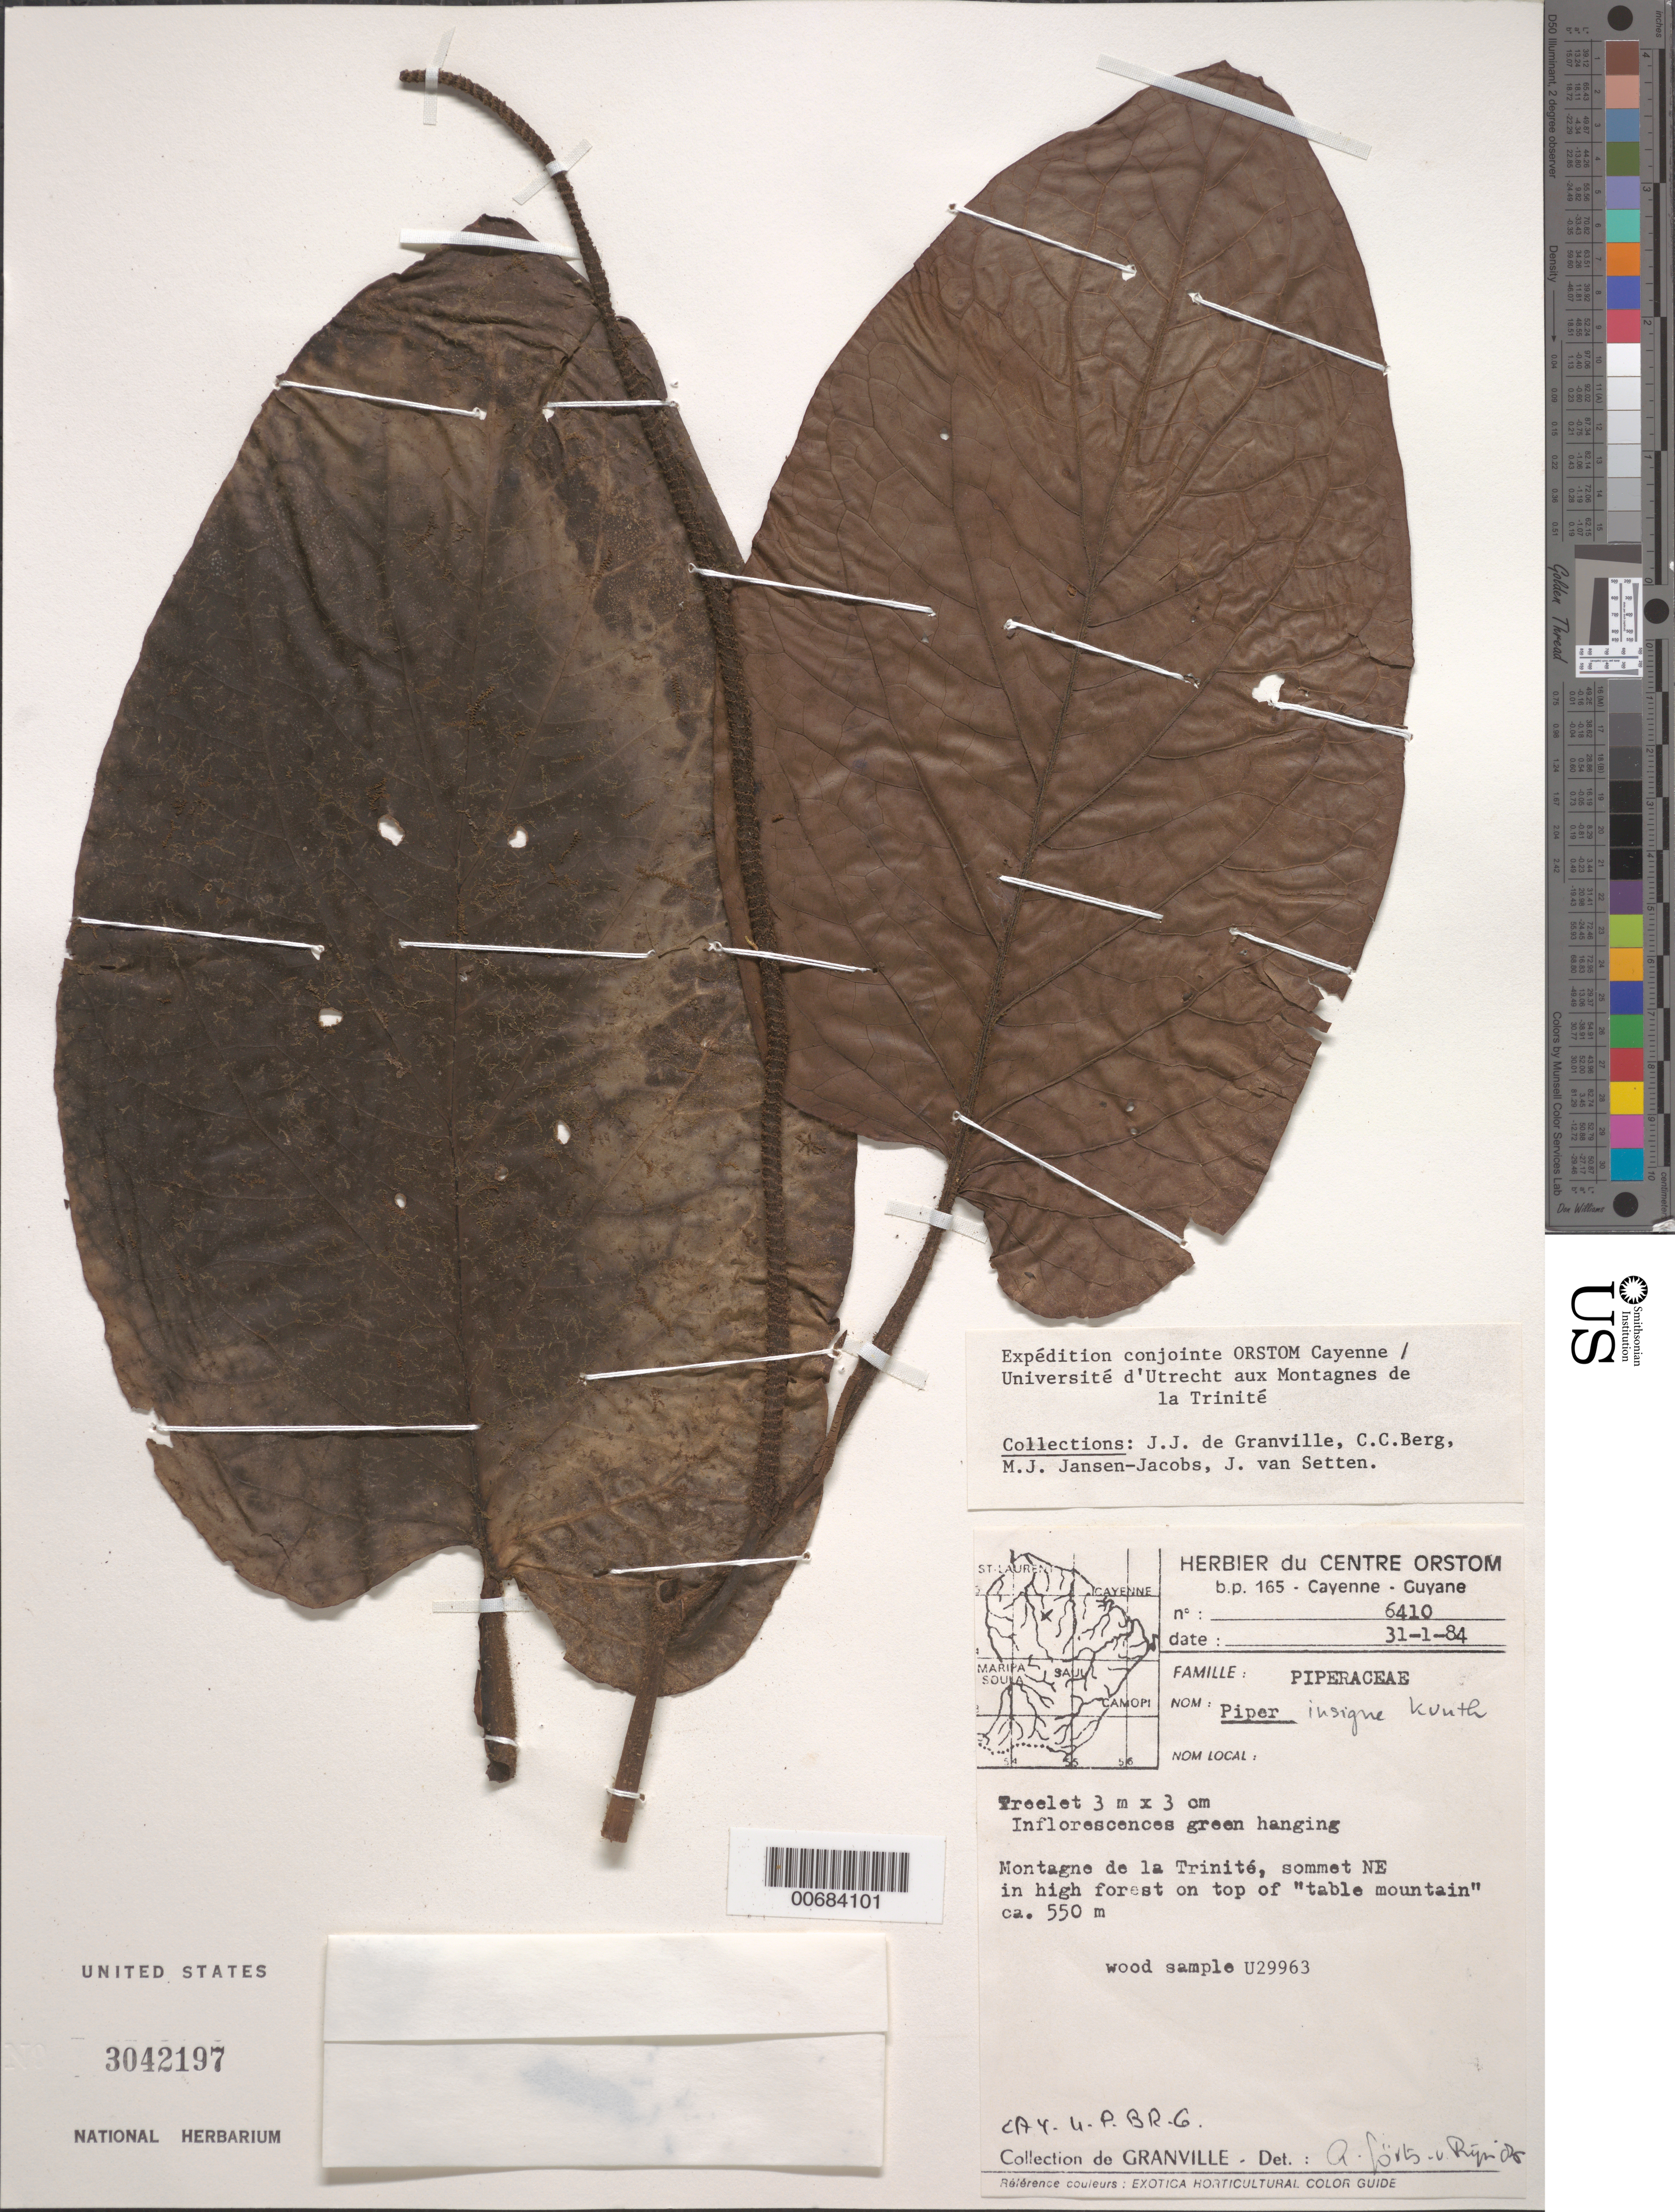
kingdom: Plantae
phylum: Tracheophyta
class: Magnoliopsida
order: Piperales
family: Piperaceae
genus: Piper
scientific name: Piper insigne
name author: (Kunth) C. DC.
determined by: Görts-van Rijn, A. R. A.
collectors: J.-J. de Granville, C. C. Berg, M. J. Jansen-Jacobs & J. van Setten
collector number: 6410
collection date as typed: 31-Jan-84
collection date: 1984-01-31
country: French Guiana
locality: Montagnes de la Trinité, sommet NE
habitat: High forest on top of "table mountain"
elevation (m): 550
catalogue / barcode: US 3042197